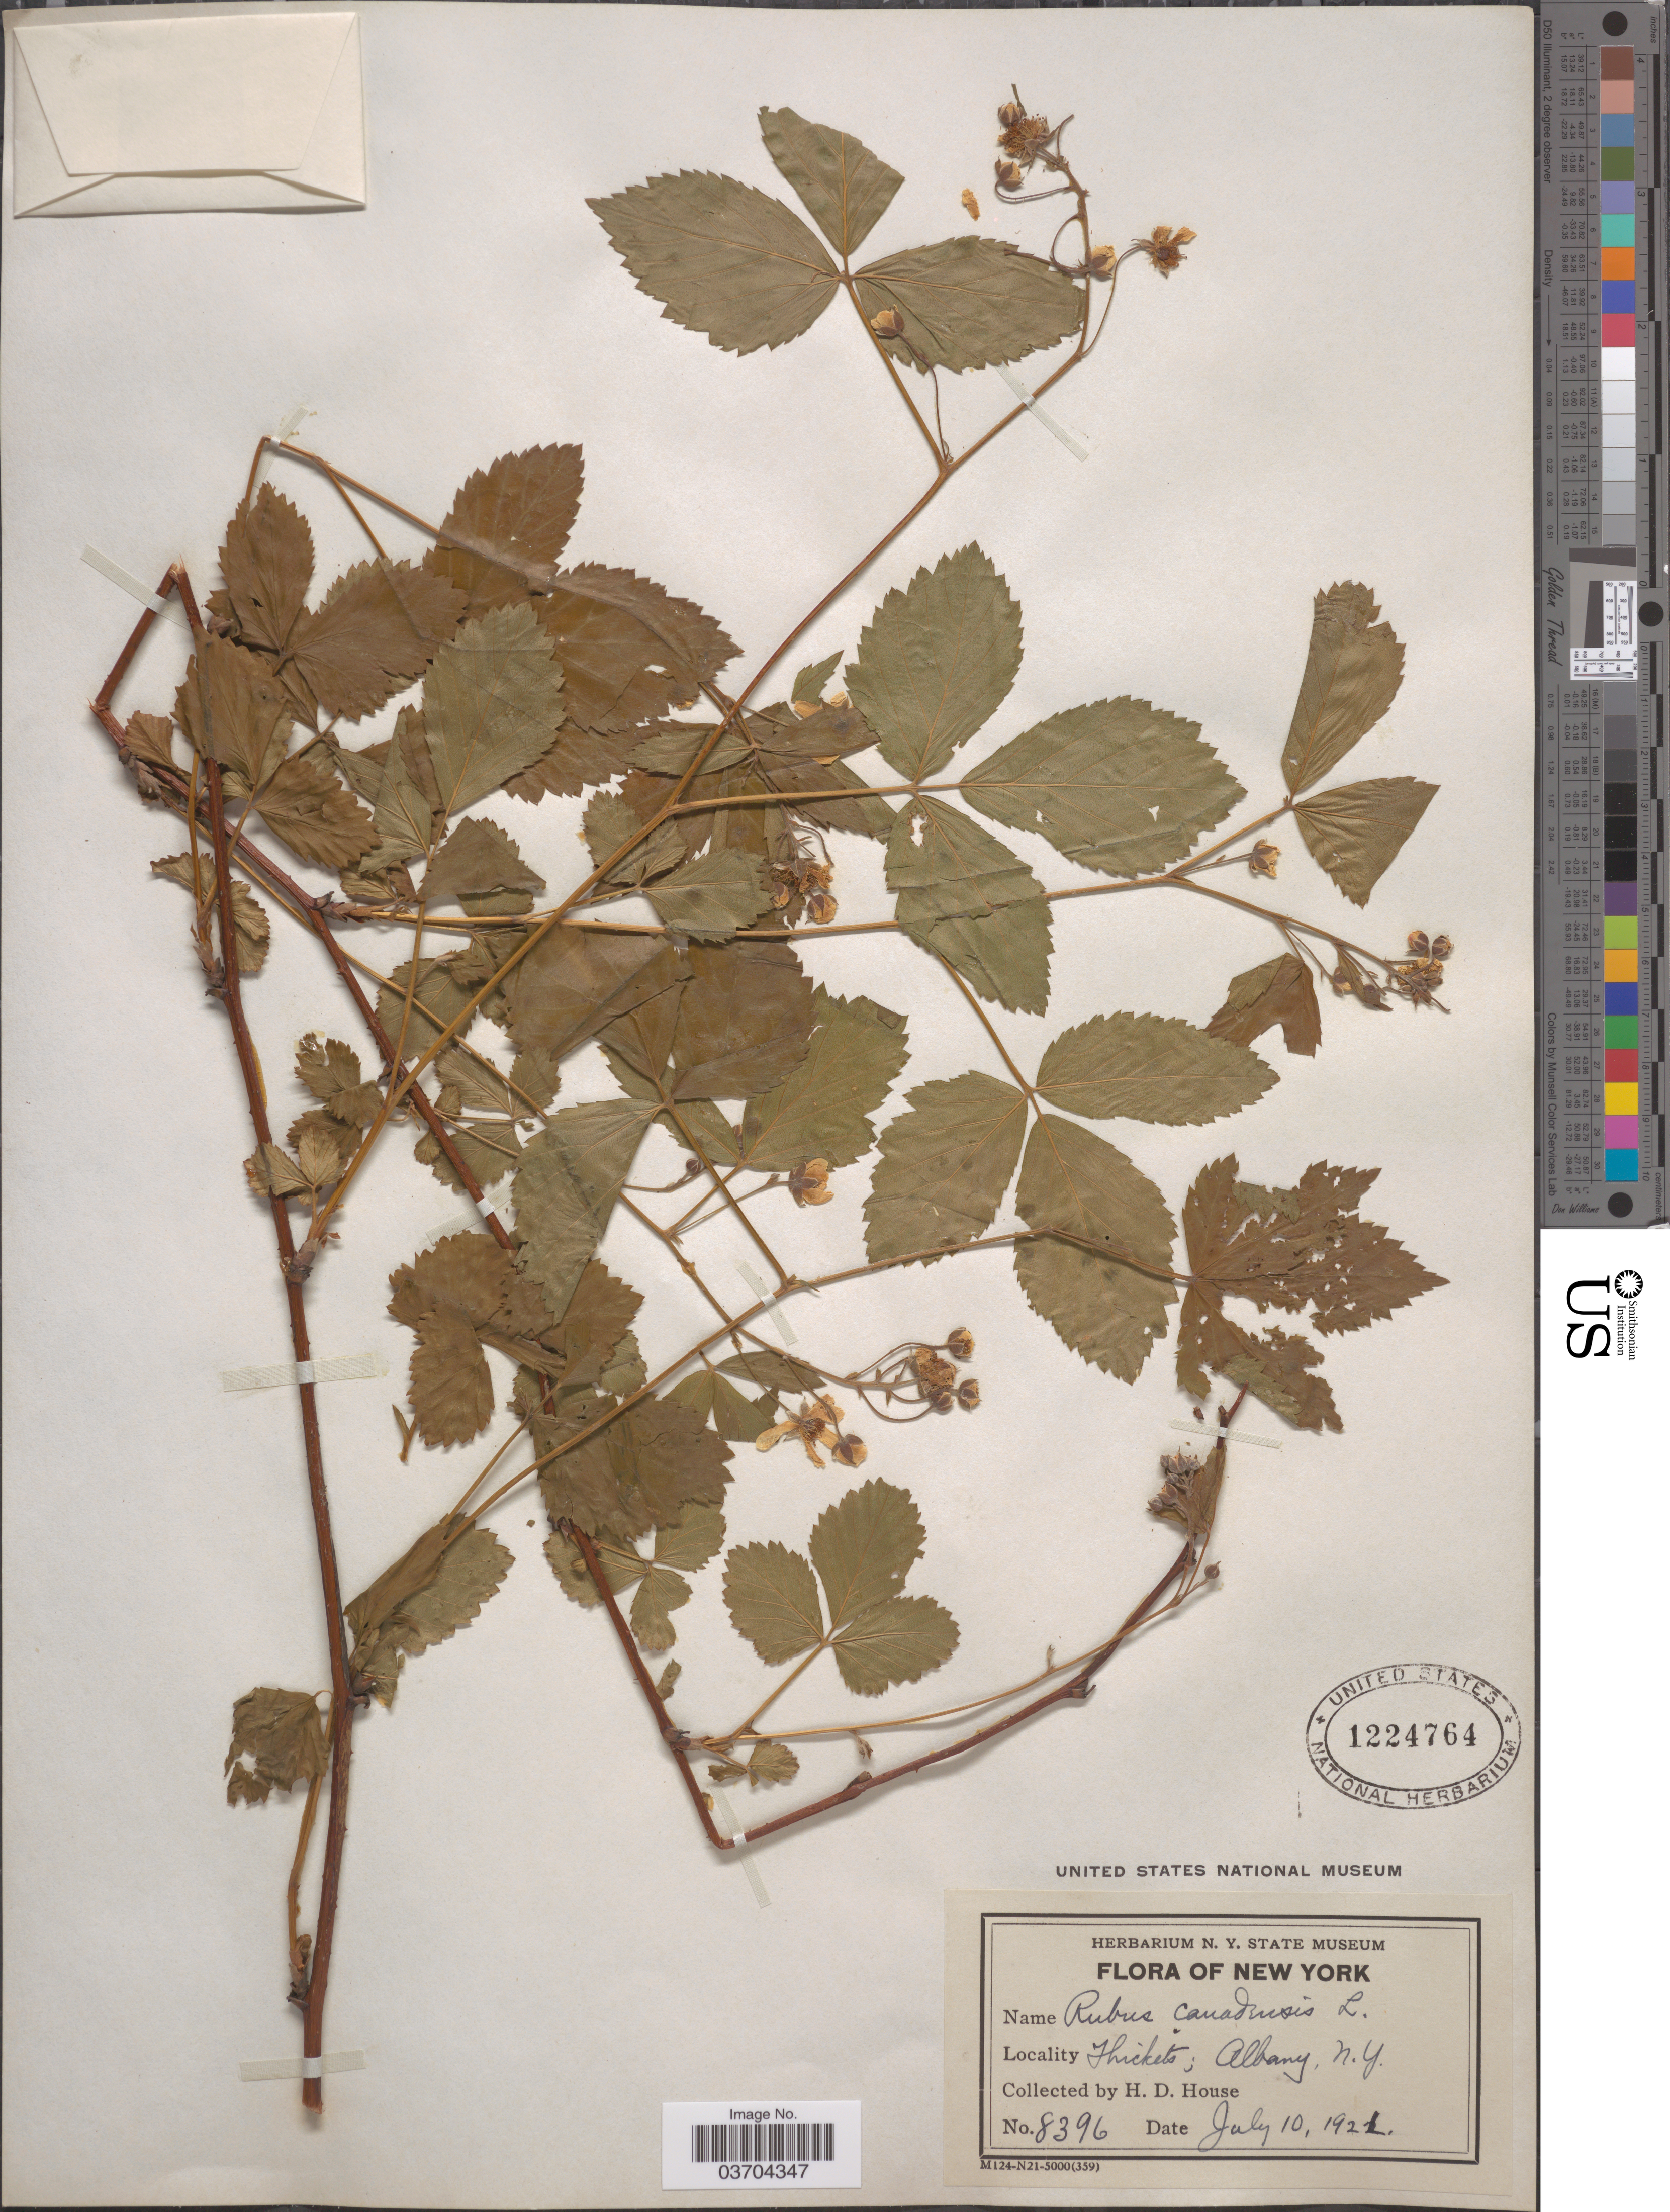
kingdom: Plantae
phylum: Tracheophyta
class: Magnoliopsida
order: Rosales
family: Rosaceae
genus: Rubus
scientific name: Rubus canadensis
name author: L.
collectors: H. D. House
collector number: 8396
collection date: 1921-07-10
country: United States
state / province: New York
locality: Thickets; Albany.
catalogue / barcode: US 1224764